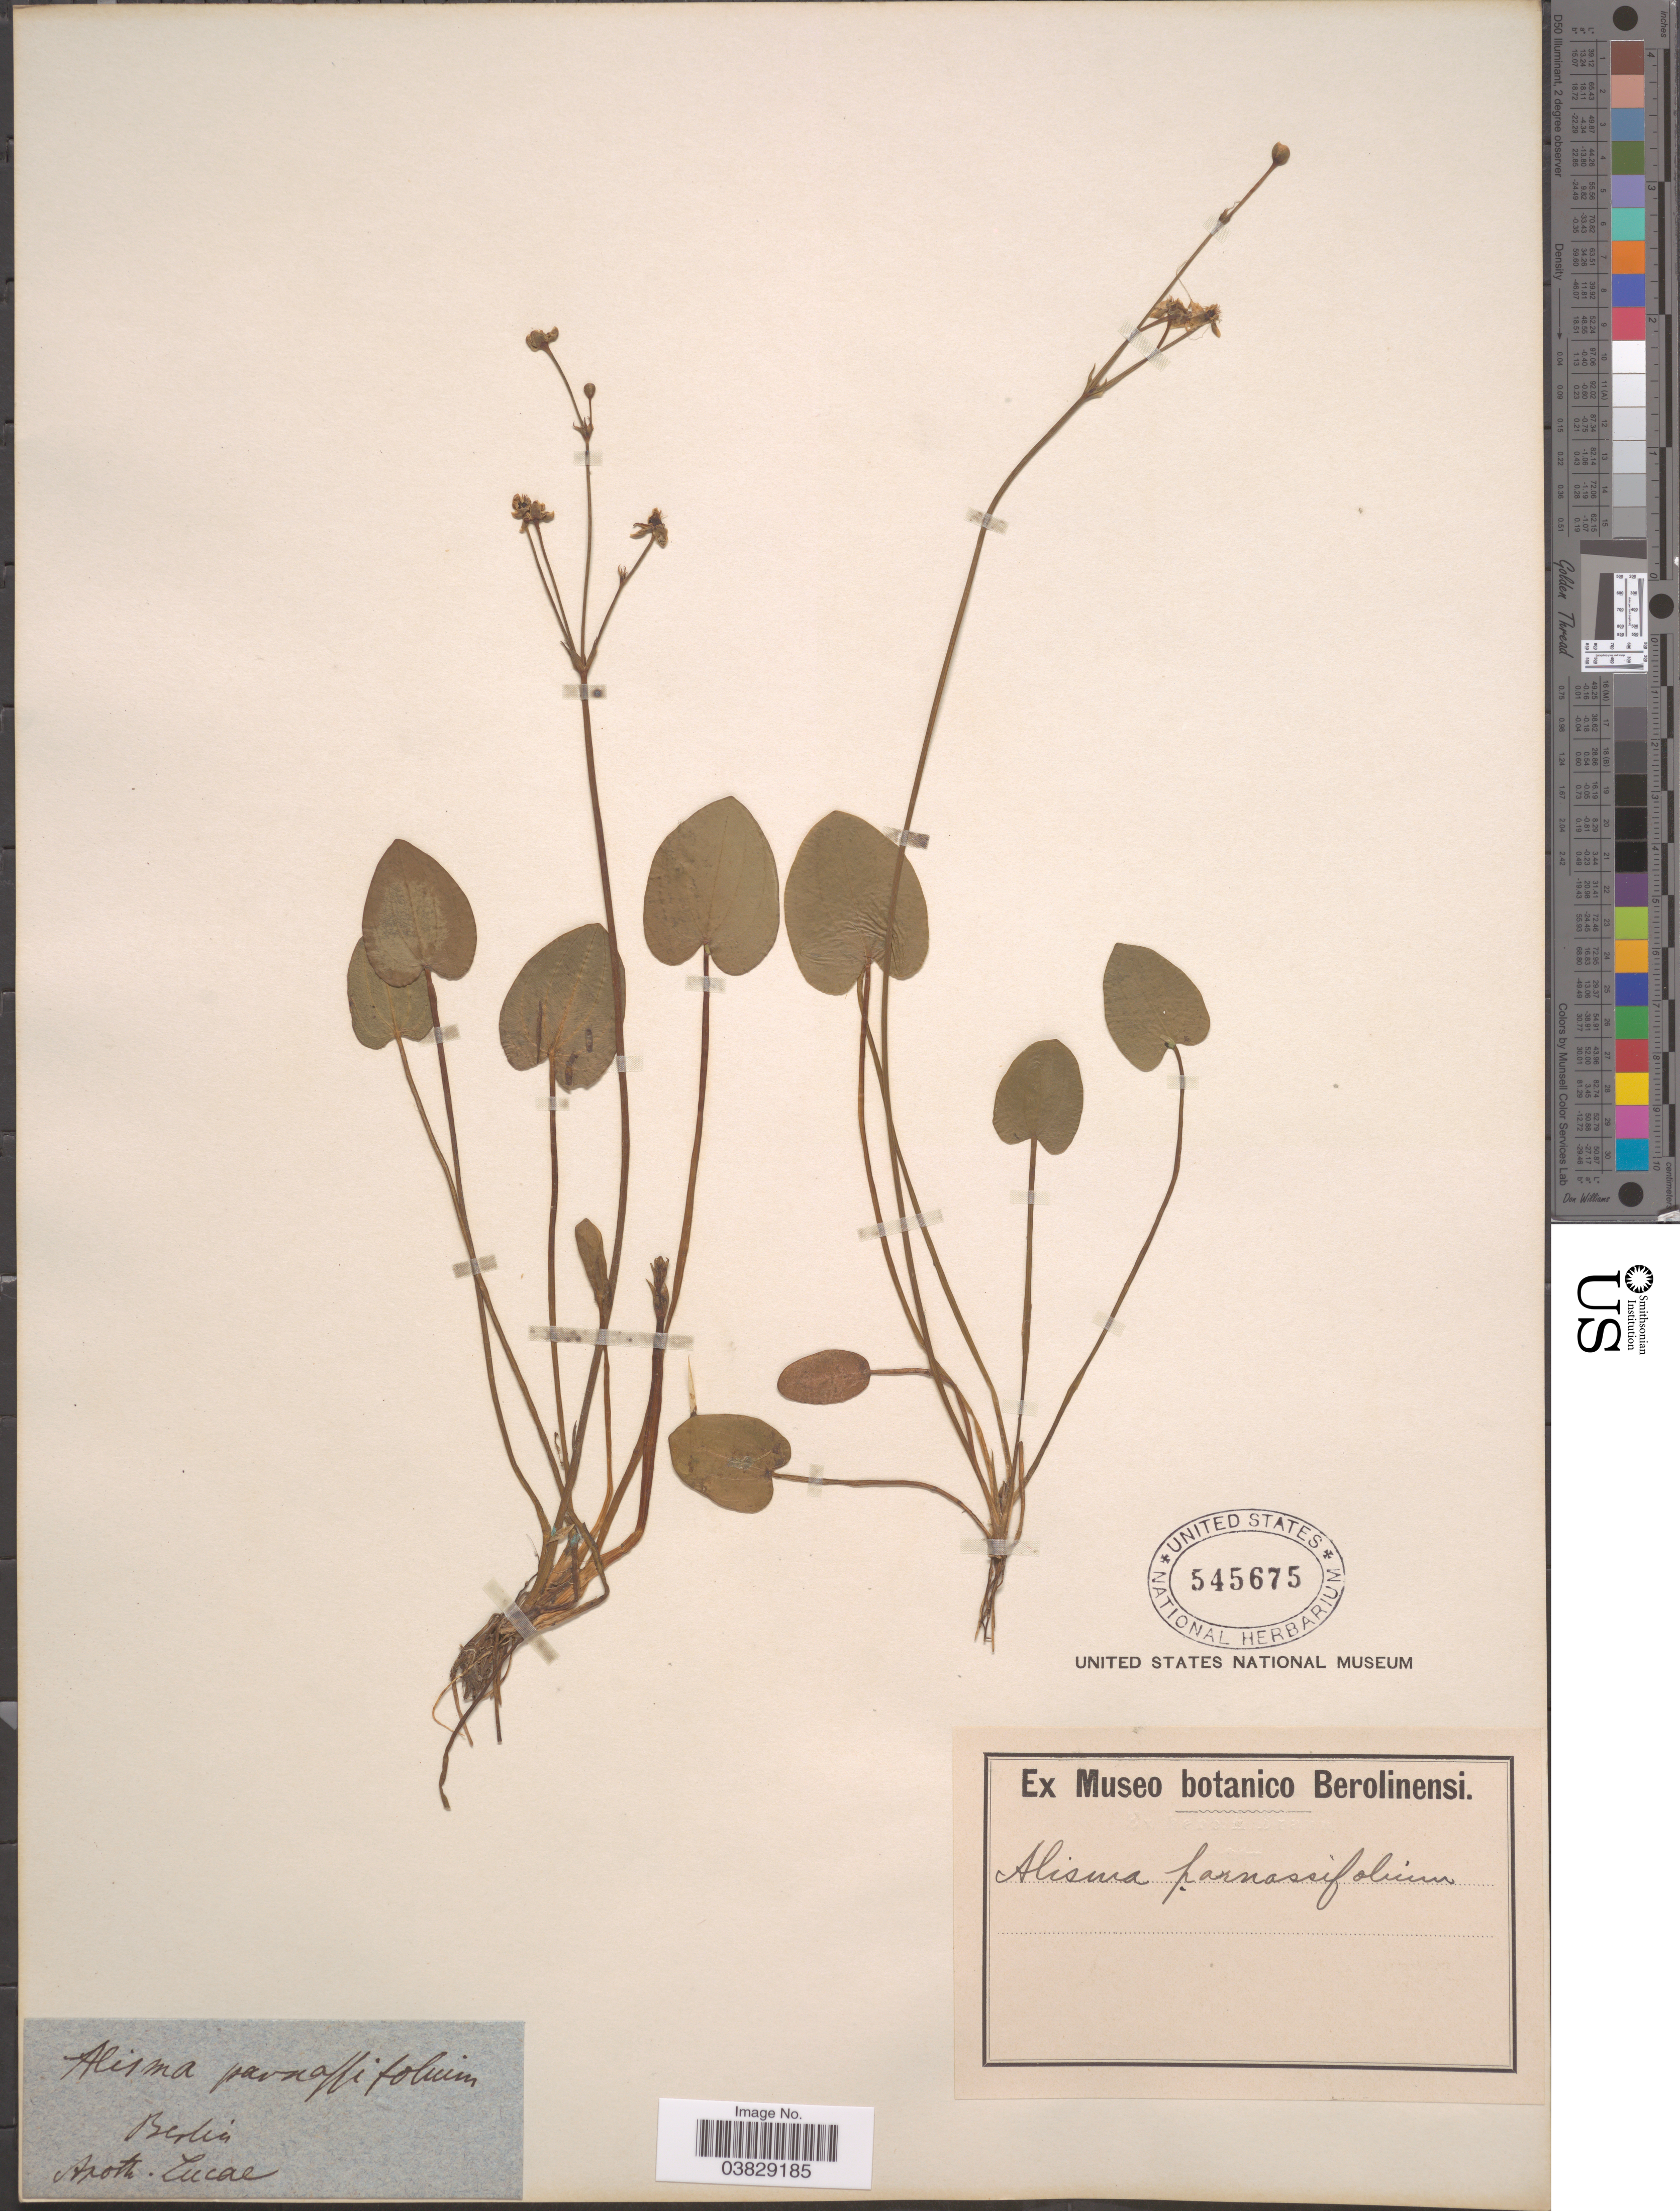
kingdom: Plantae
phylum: Tracheophyta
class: Liliopsida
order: Alismatales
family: Alismataceae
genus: Caldesia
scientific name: Caldesia parnassifolia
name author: (L.) Parl.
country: Germany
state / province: Berlin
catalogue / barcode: US 545675